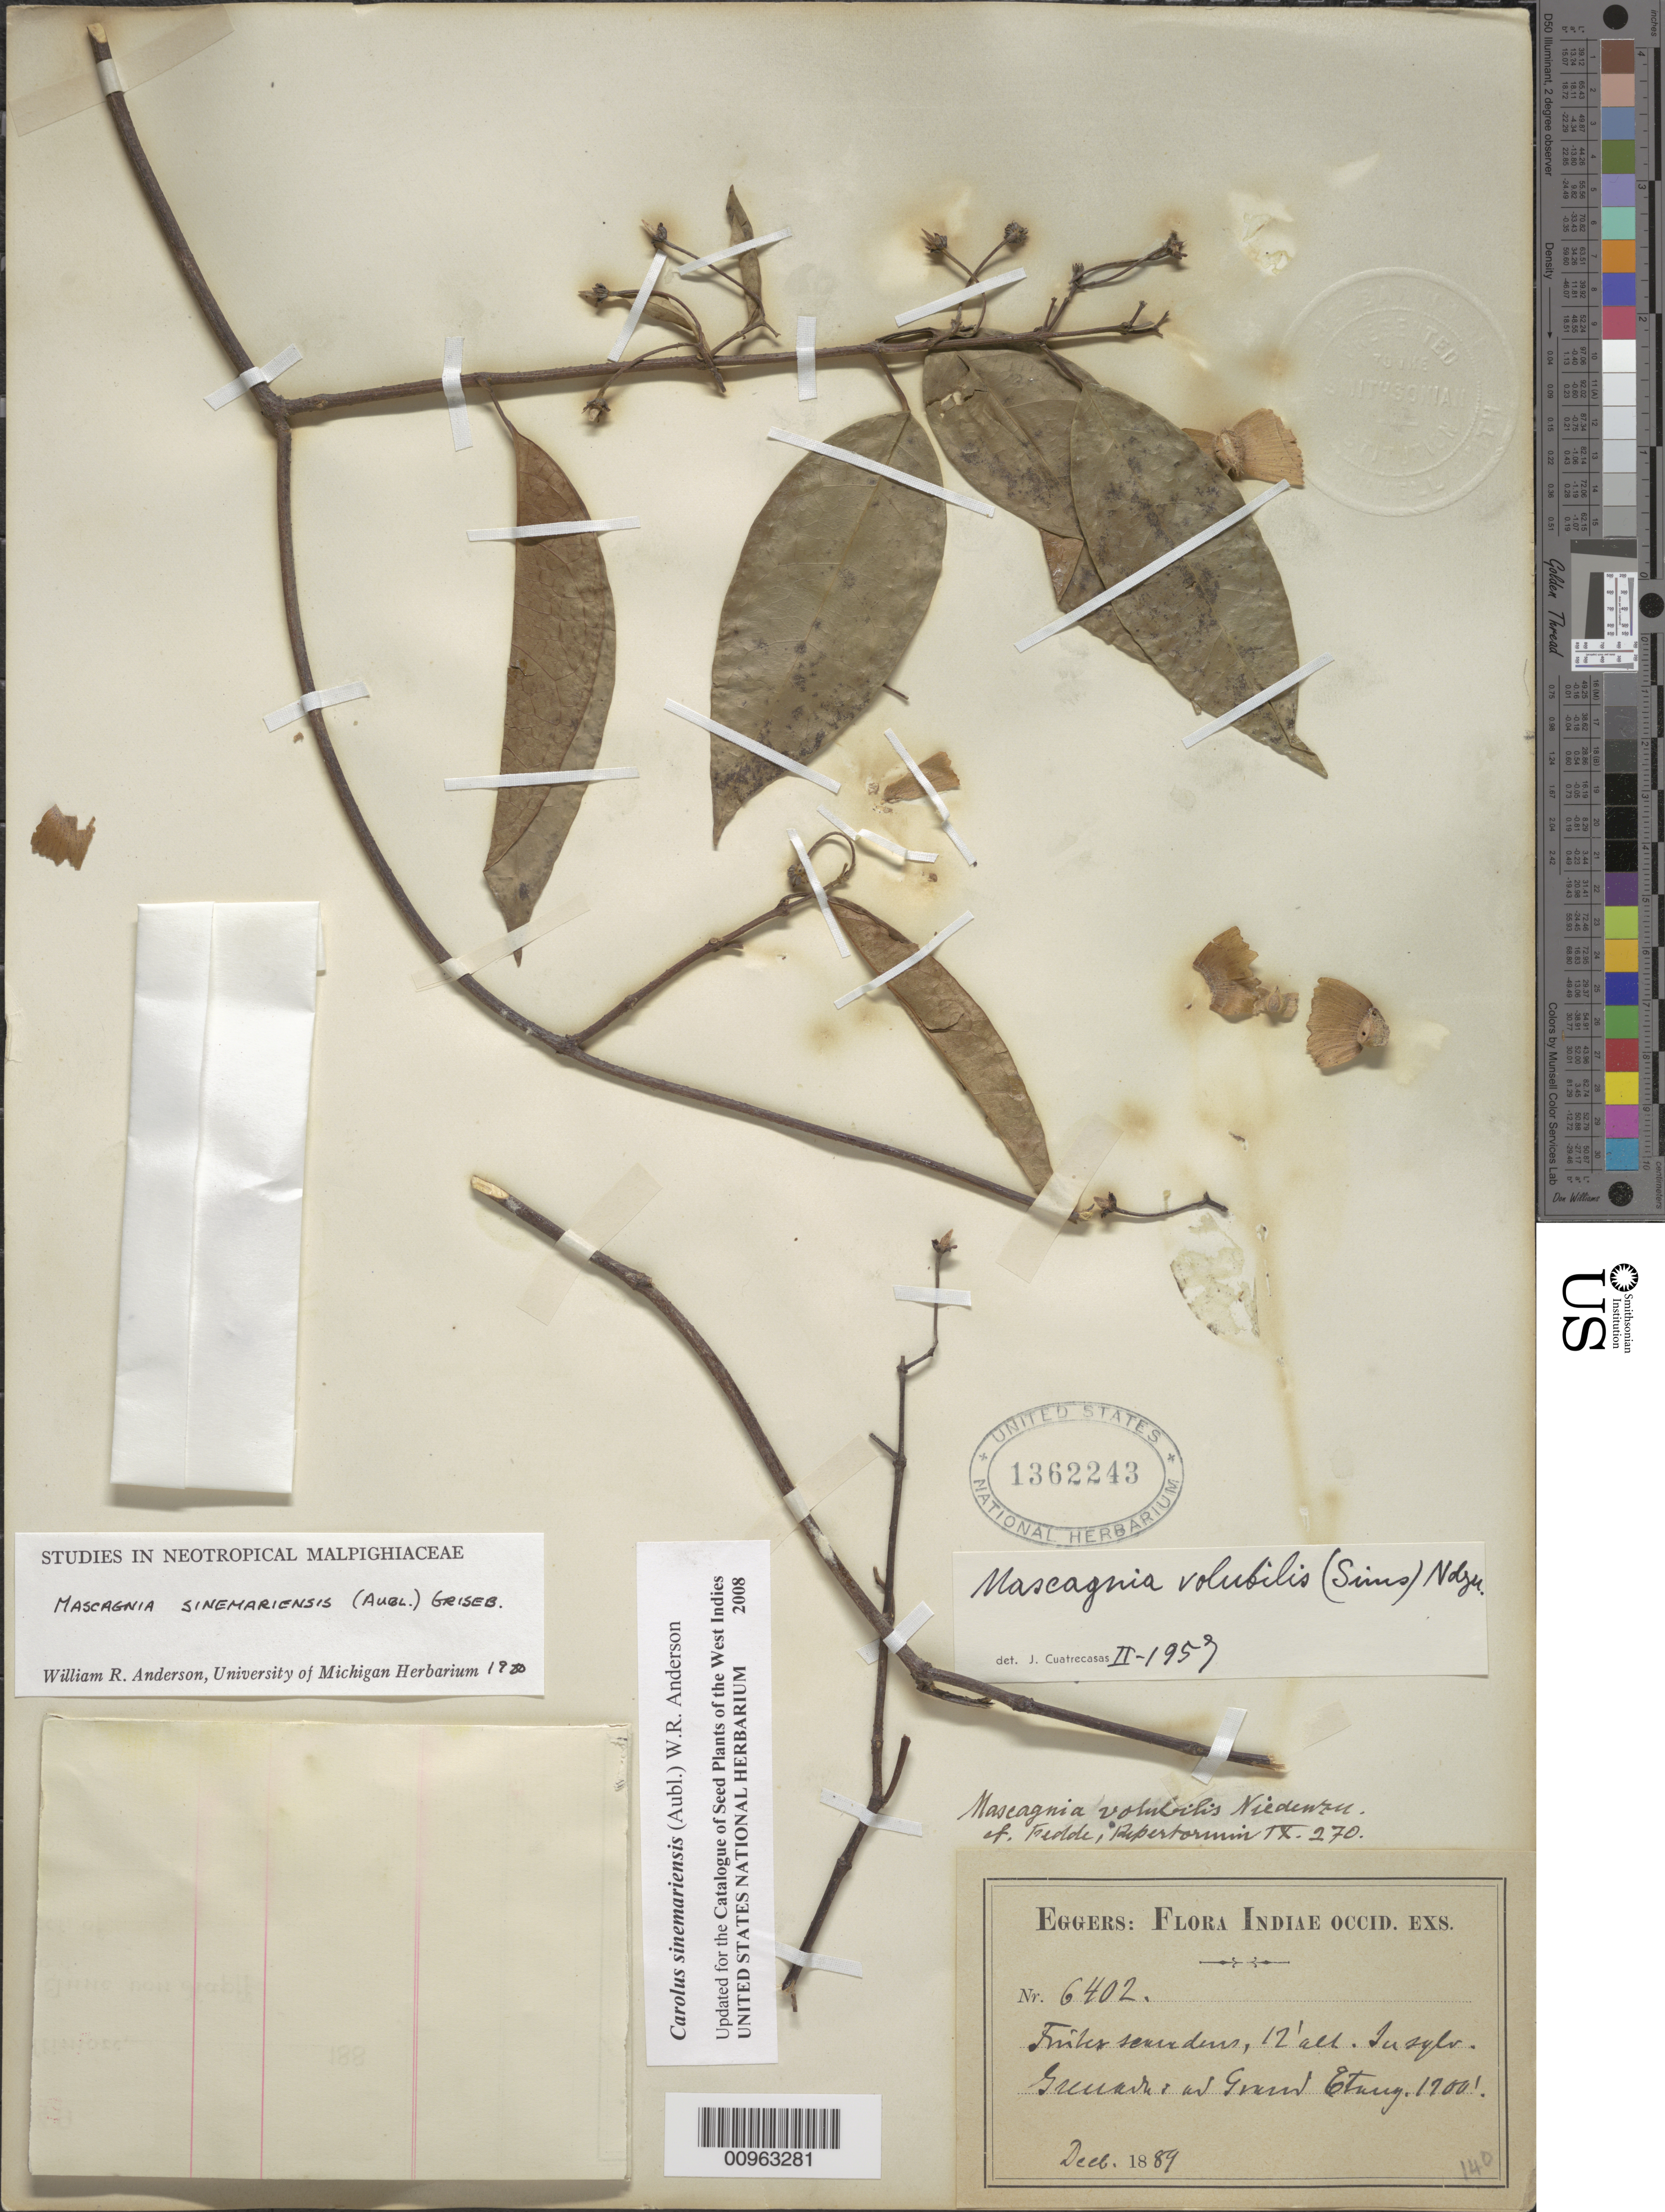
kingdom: Plantae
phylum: Tracheophyta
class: Magnoliopsida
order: Malpighiales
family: Malpighiaceae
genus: Carolus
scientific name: Carolus sinemariensis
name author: (Aubl.) W.R. Anderson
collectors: H. F. A. von Eggers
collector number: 6402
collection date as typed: Dec 1889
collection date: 1889-12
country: Grenada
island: Grenada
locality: Ad Grand Etang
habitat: In slyvis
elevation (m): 518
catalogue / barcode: US 1362243